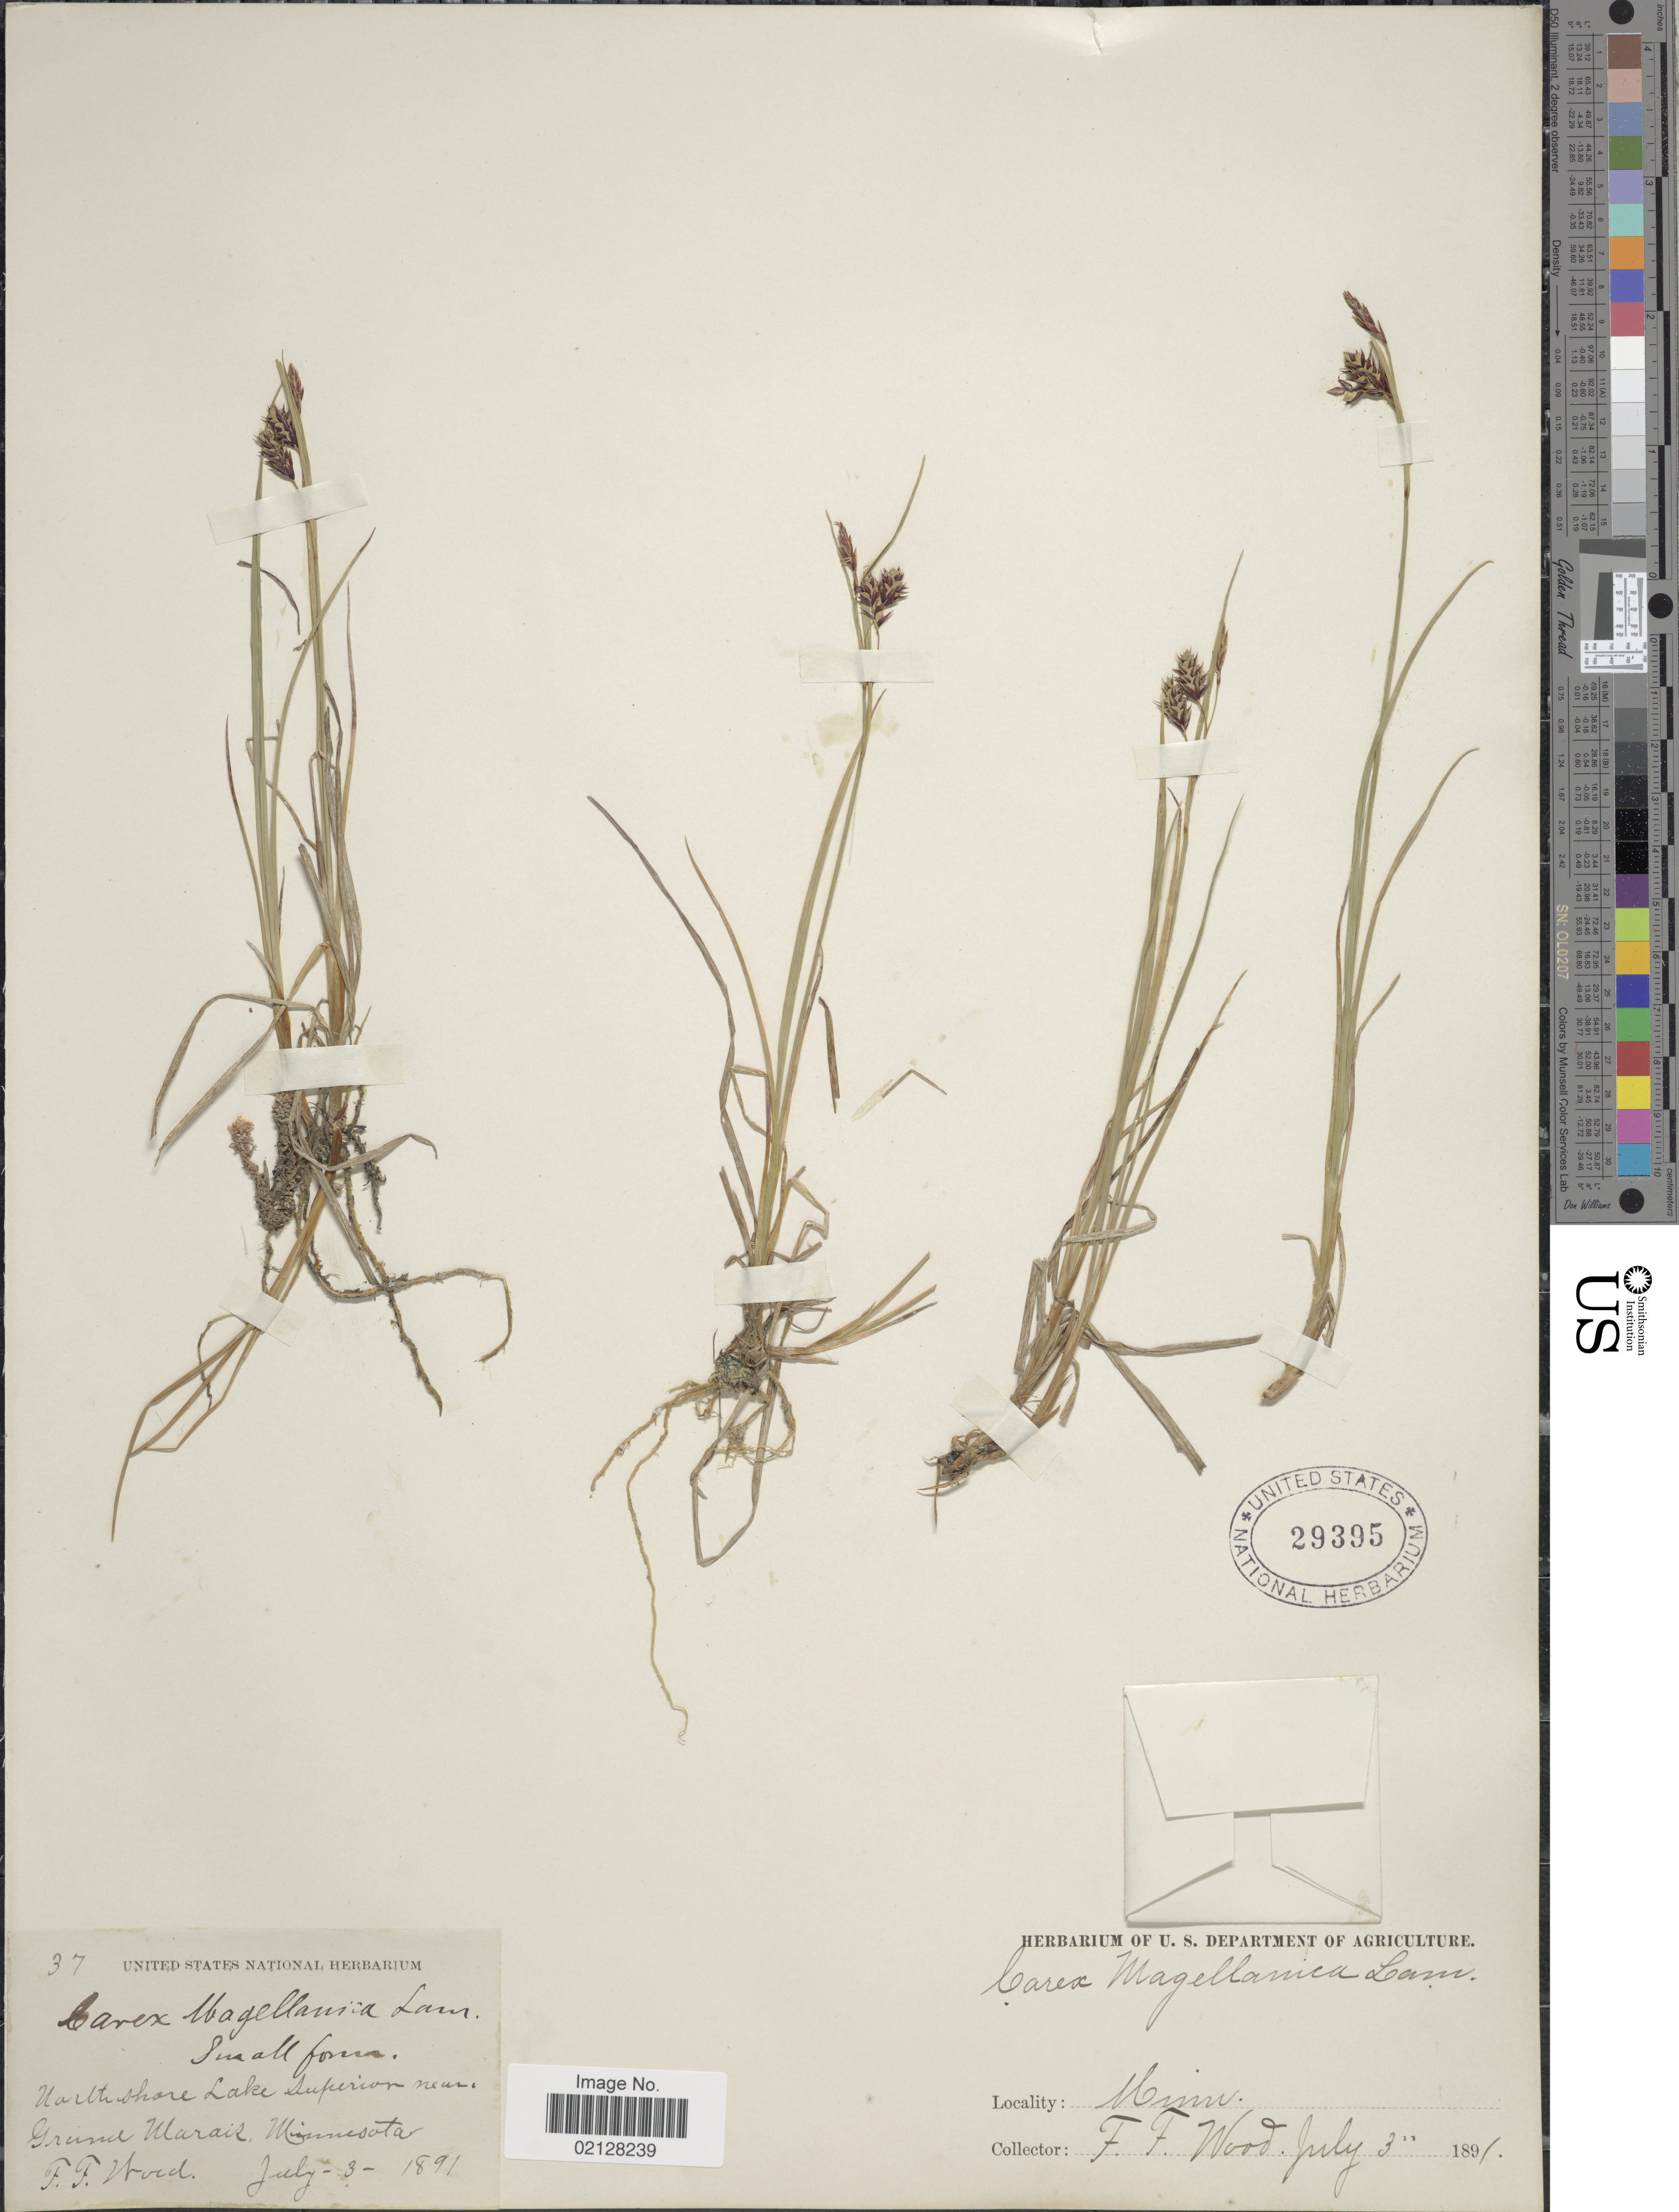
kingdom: Plantae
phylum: Tracheophyta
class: Liliopsida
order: Poales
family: Cyperaceae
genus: Carex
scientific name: Carex magellanica subsp. irrigua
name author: (Wahlenb.) Hiitonen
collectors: F. Wood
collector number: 37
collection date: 1891-07-03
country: United States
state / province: Minnesota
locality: North shore Lake Superior near Grand Marais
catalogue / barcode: US 29395